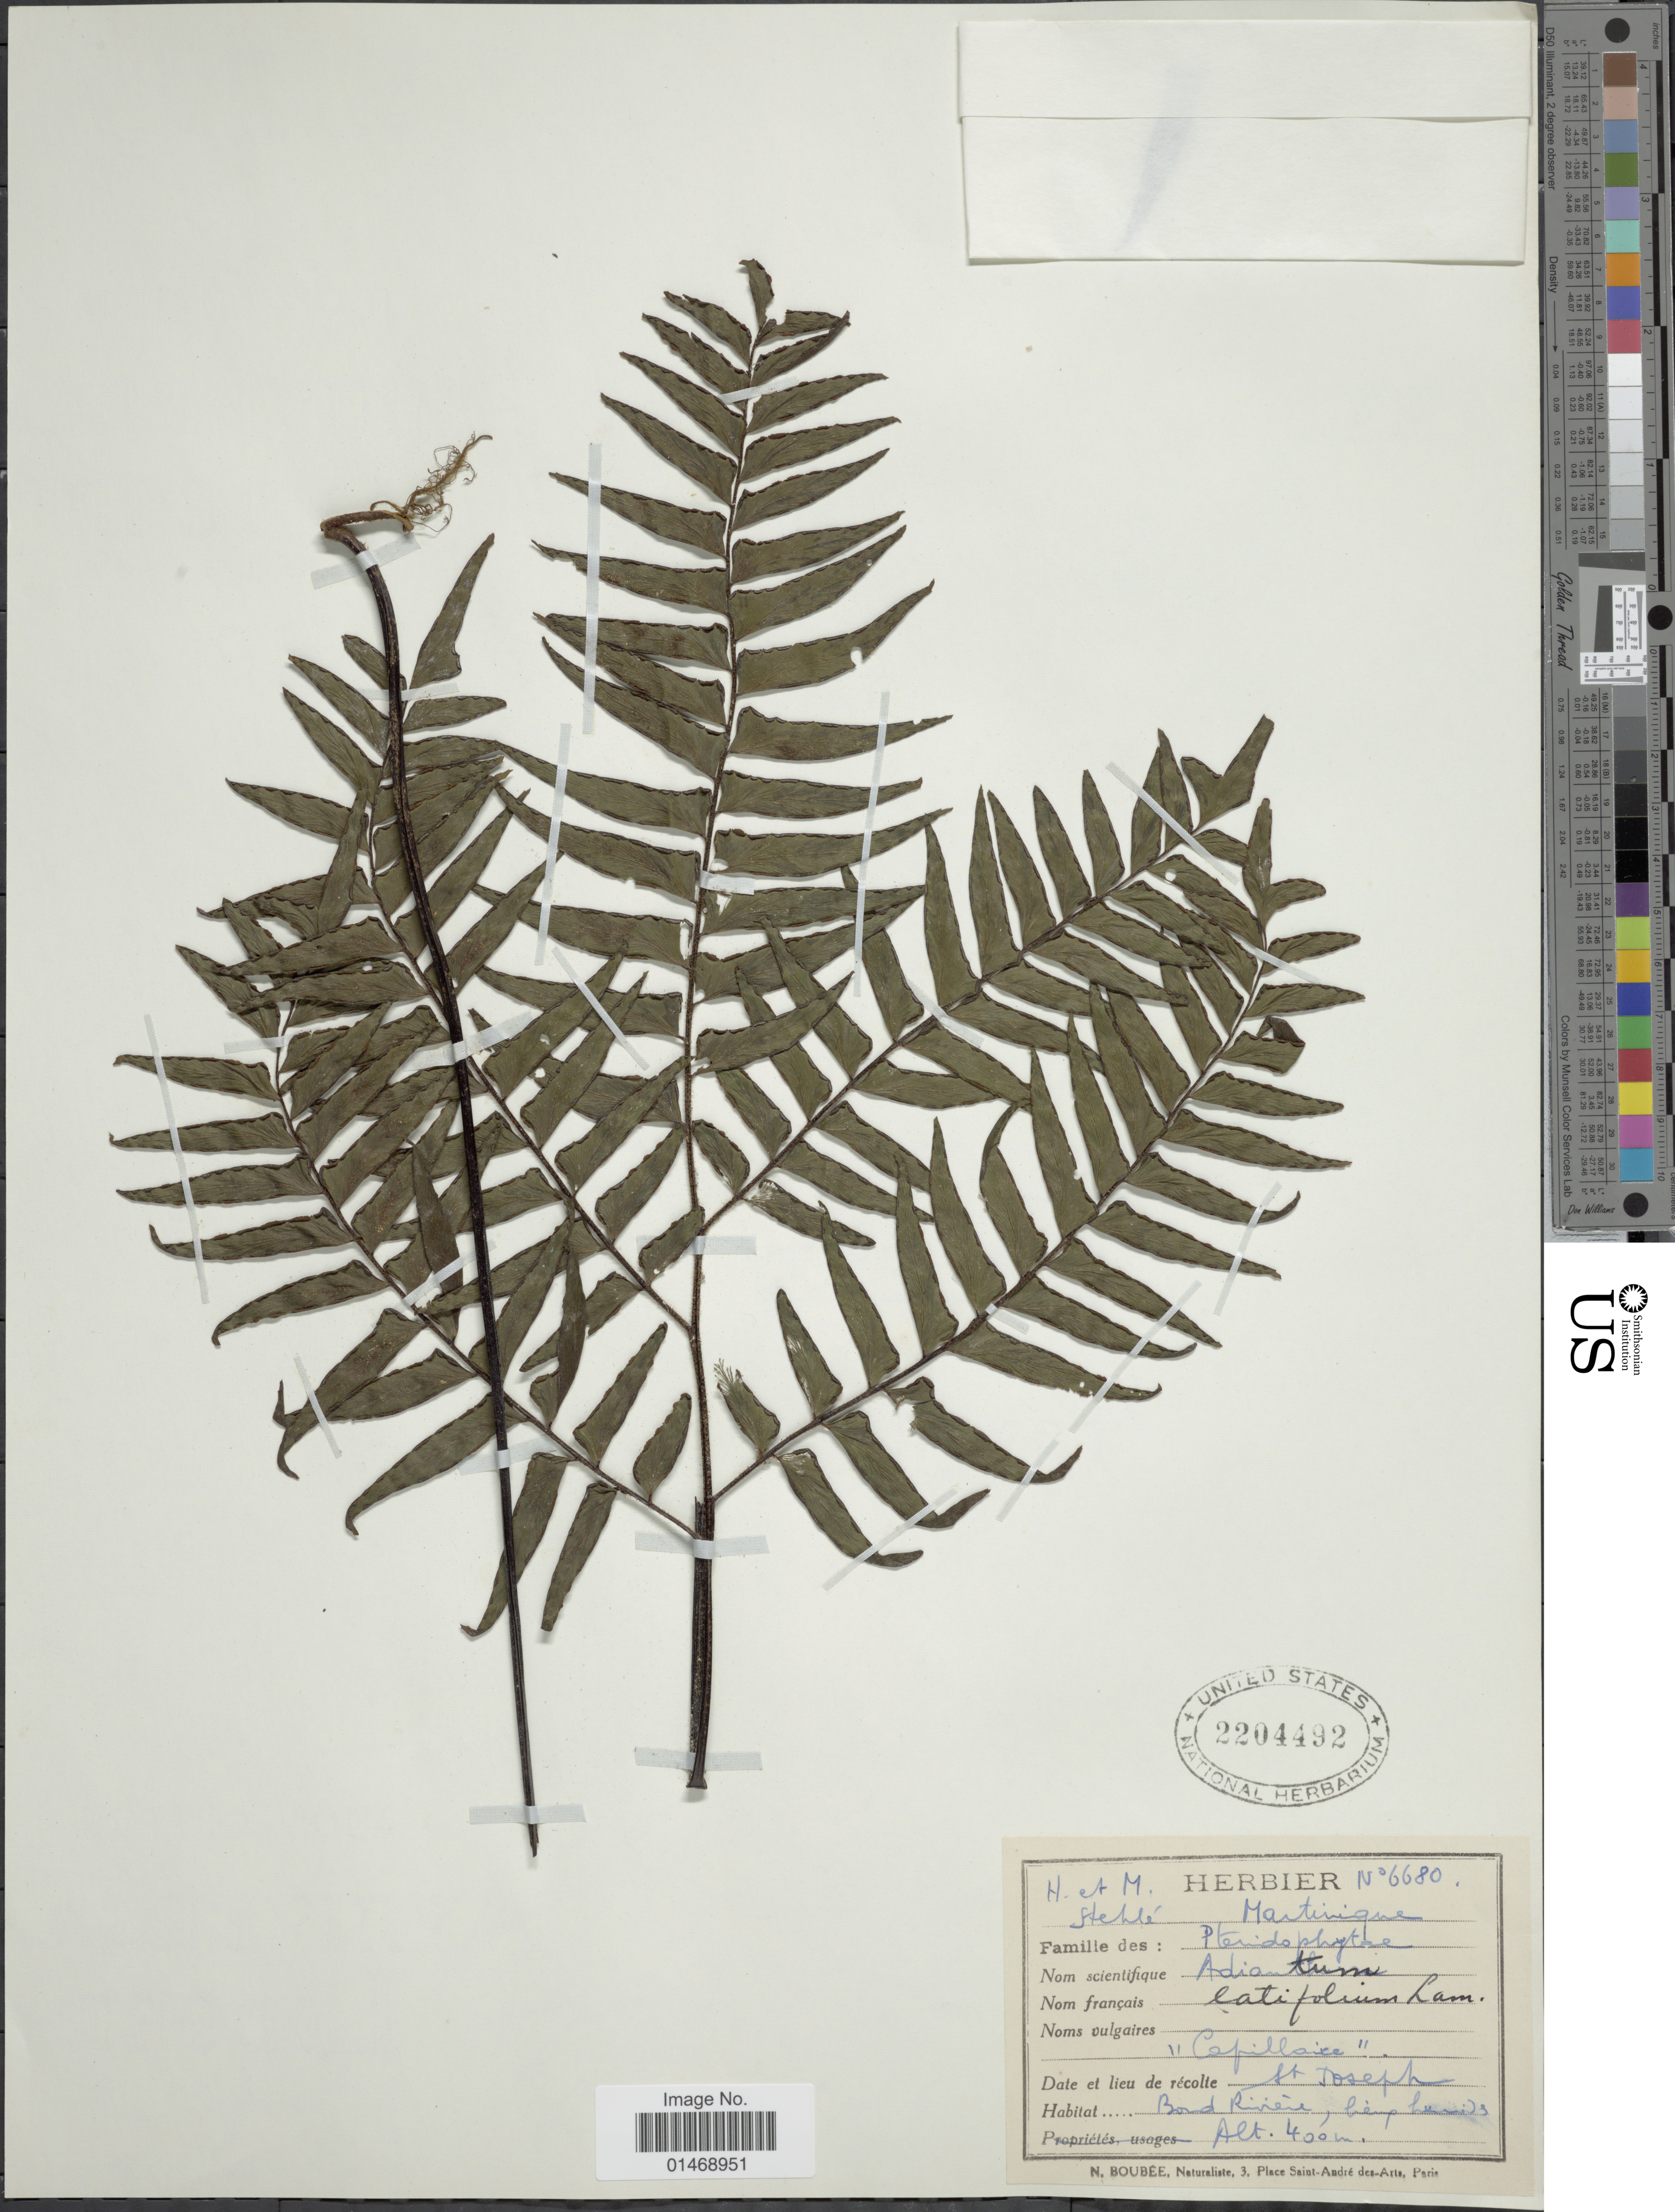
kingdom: Plantae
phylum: Tracheophyta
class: Polypodiopsida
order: Polypodiales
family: Pteridaceae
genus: Adiantum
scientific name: Adiantum latifolium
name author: Lam.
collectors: H. Stehlé & M. Stehlé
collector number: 6680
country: Martinique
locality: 'Cepillaire', St Joseph, Bord Riviere, lieux humides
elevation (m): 400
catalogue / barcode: US 2204492